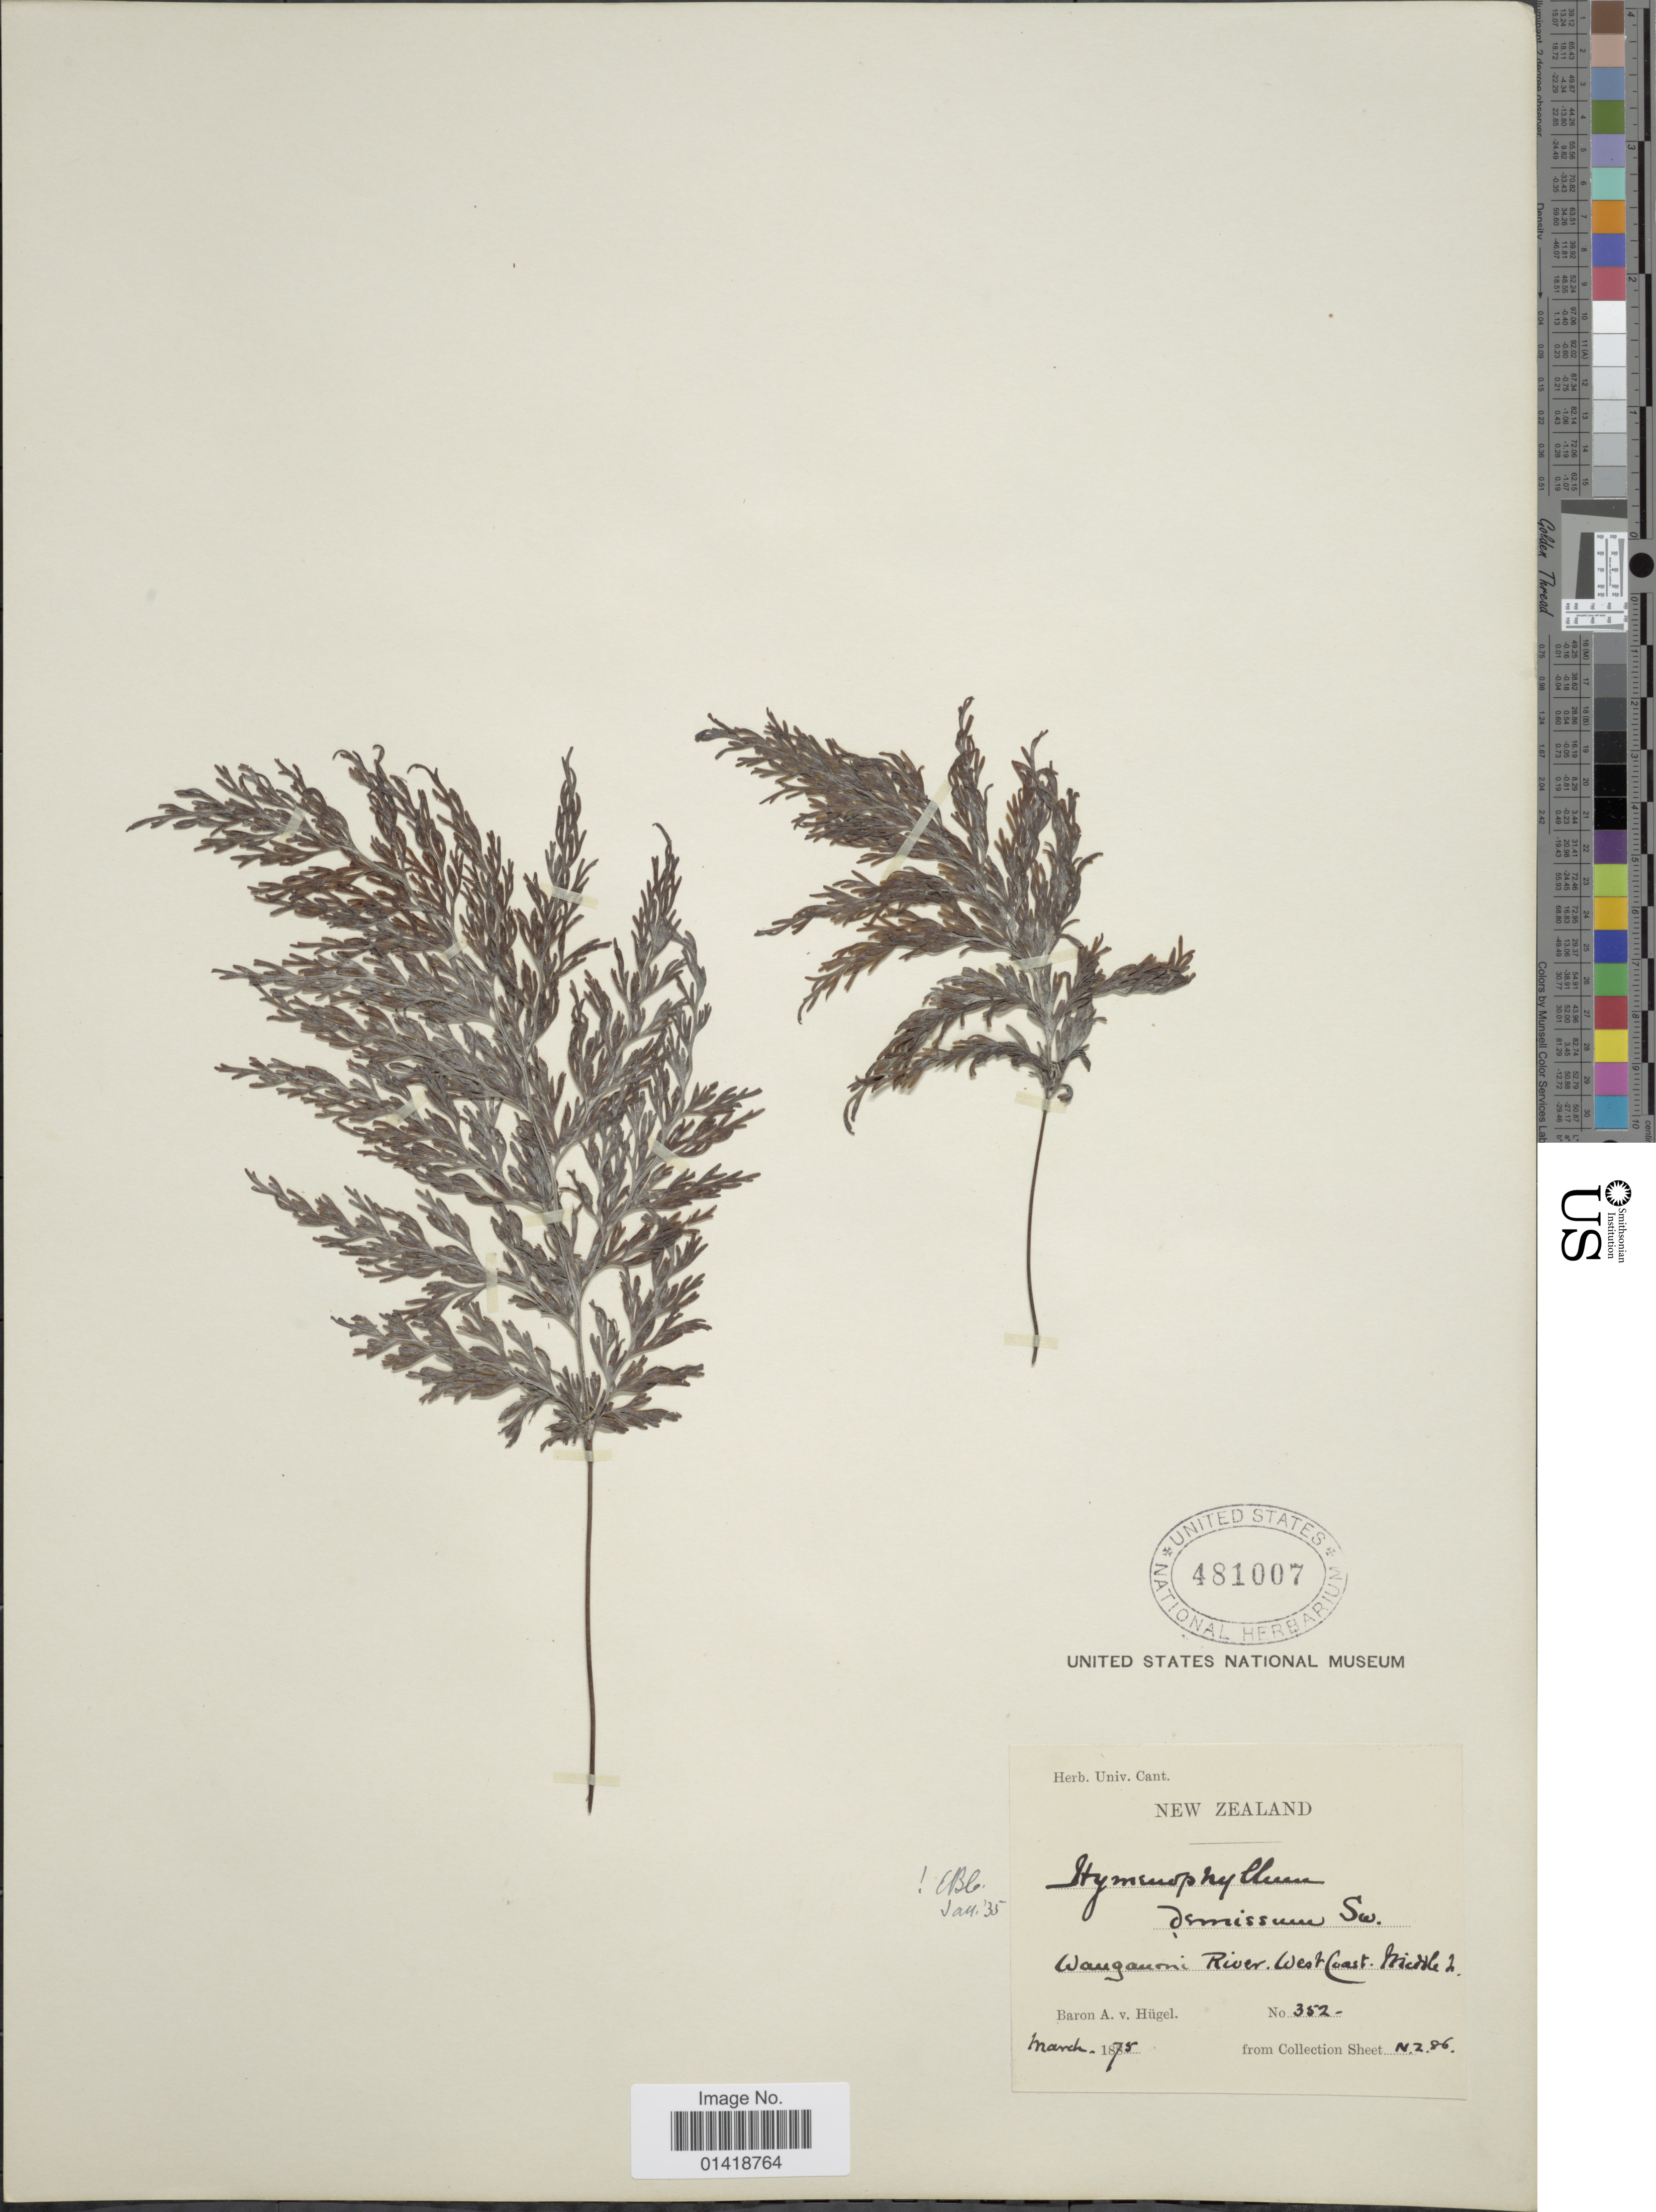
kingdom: Plantae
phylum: Tracheophyta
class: Polypodiopsida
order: Hymenophyllales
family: Hymenophyllaceae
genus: Hymenophyllum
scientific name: Hymenophyllum demissum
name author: Sw.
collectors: C. A. von Hügel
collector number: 352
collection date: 1875-03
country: New Zealand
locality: Wangaumi [Whangaunui] River. Westcoast. Middle Island.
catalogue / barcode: US 481007